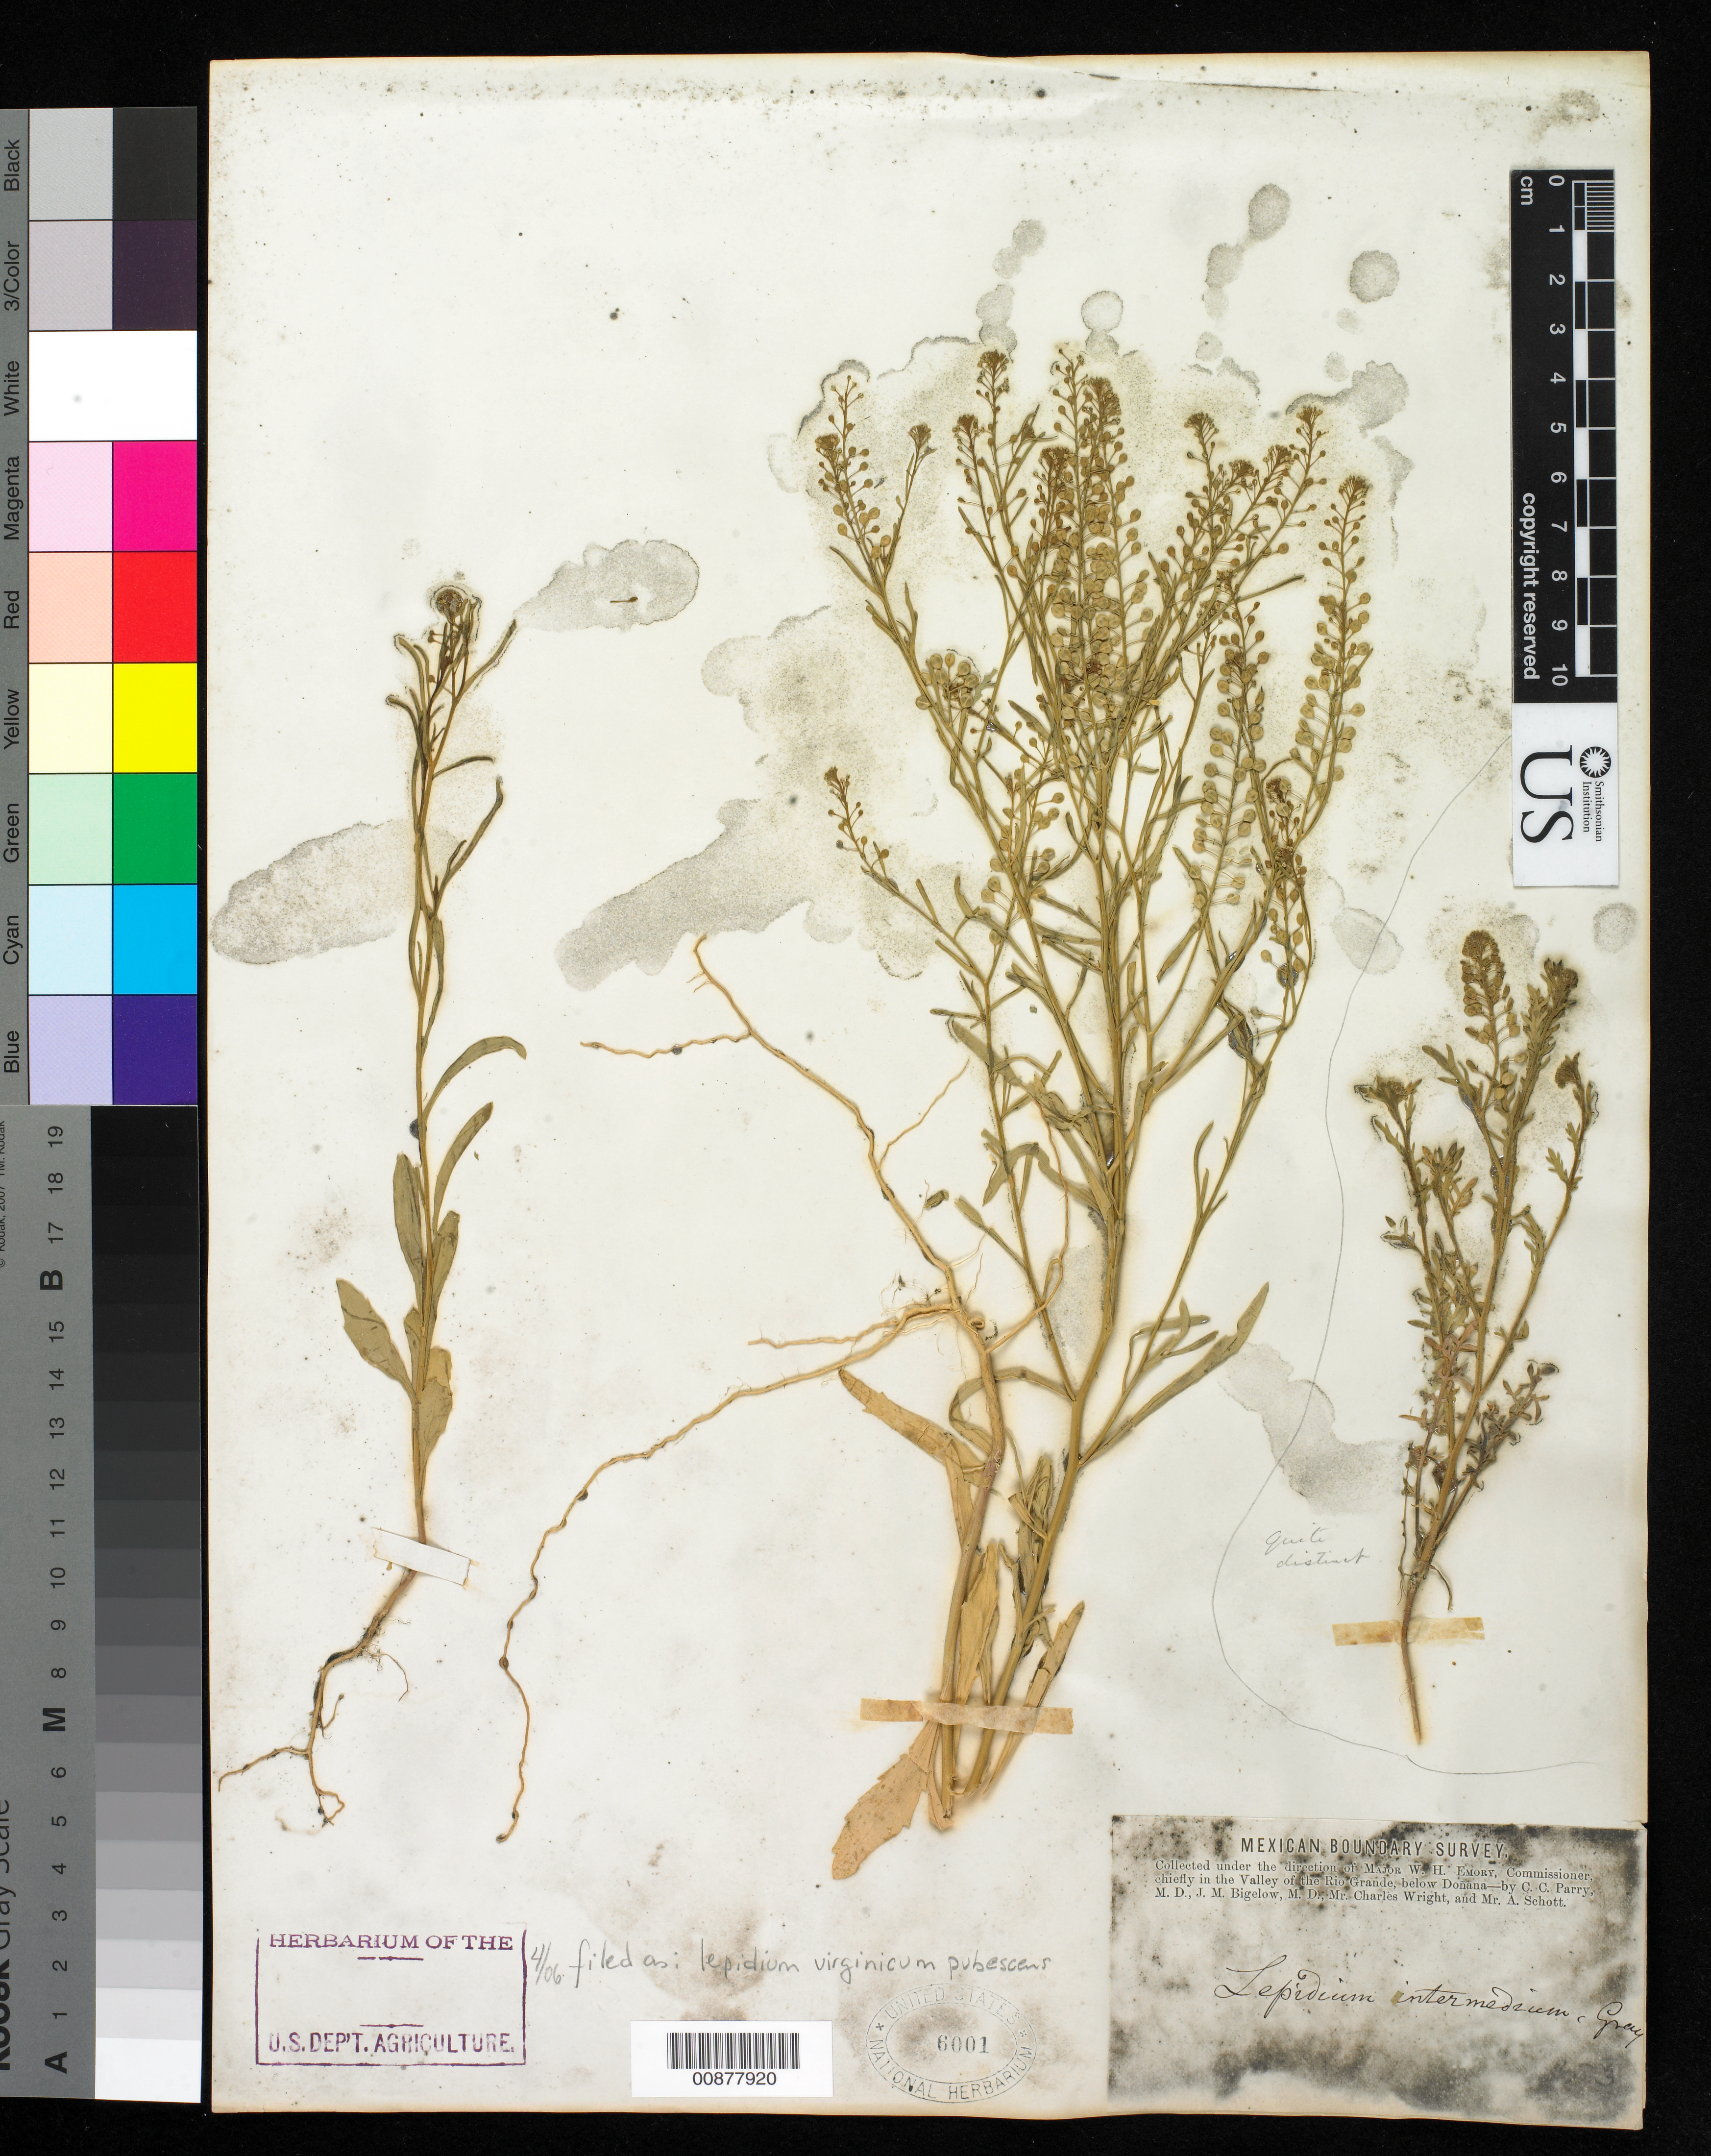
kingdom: Plantae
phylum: Tracheophyta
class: Magnoliopsida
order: Brassicales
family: Brassicaceae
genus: Lepidium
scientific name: Lepidium virginicum var. pubescens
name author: (Greene) C.L. Hitchc.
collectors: C. C. Parry, J. M. Bigelow, C. Wright & A. C. V. Schott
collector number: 423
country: United States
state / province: New Mexico / Texas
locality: Valley of the Rio Grande, below Doñana.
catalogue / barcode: US 6001